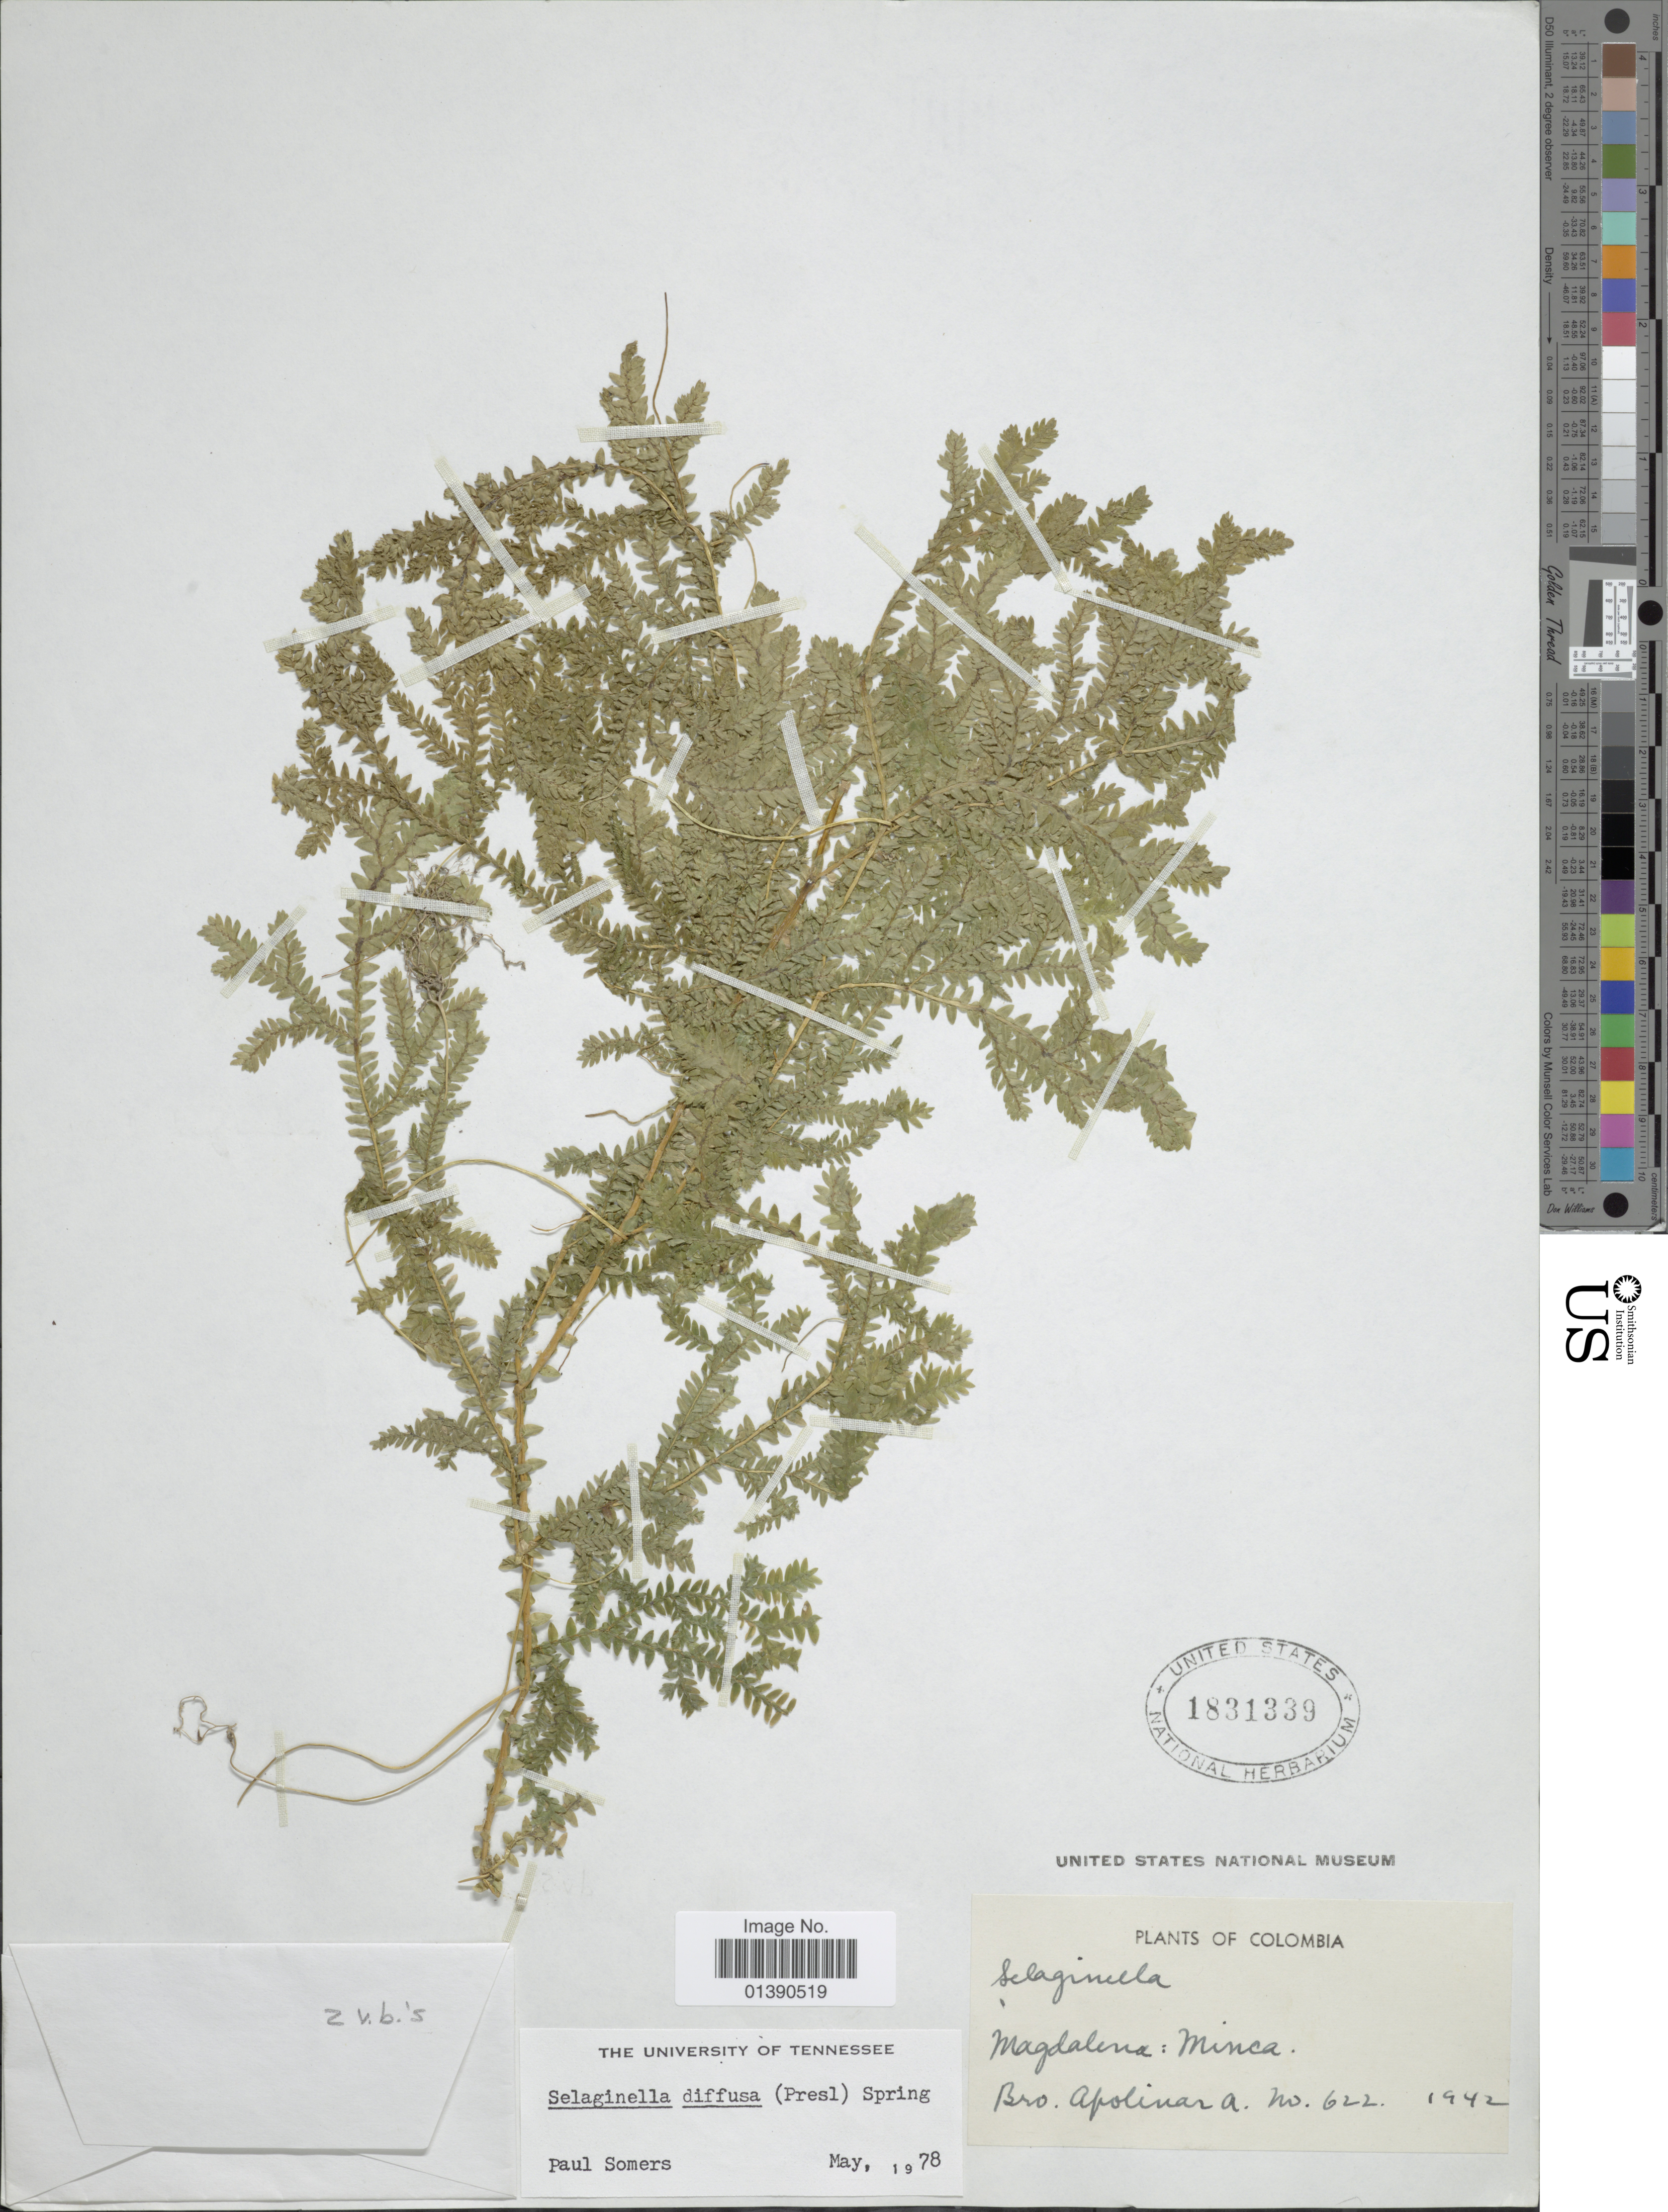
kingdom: Plantae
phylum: Tracheophyta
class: Lycopodiopsida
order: Selaginellales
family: Selaginellaceae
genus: Selaginella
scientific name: Selaginella diffusa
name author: (C. Presl) Spring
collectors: Bro. Apolinar A.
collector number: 622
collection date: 1942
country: Colombia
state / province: Magdalena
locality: Minca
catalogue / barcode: US 1831339